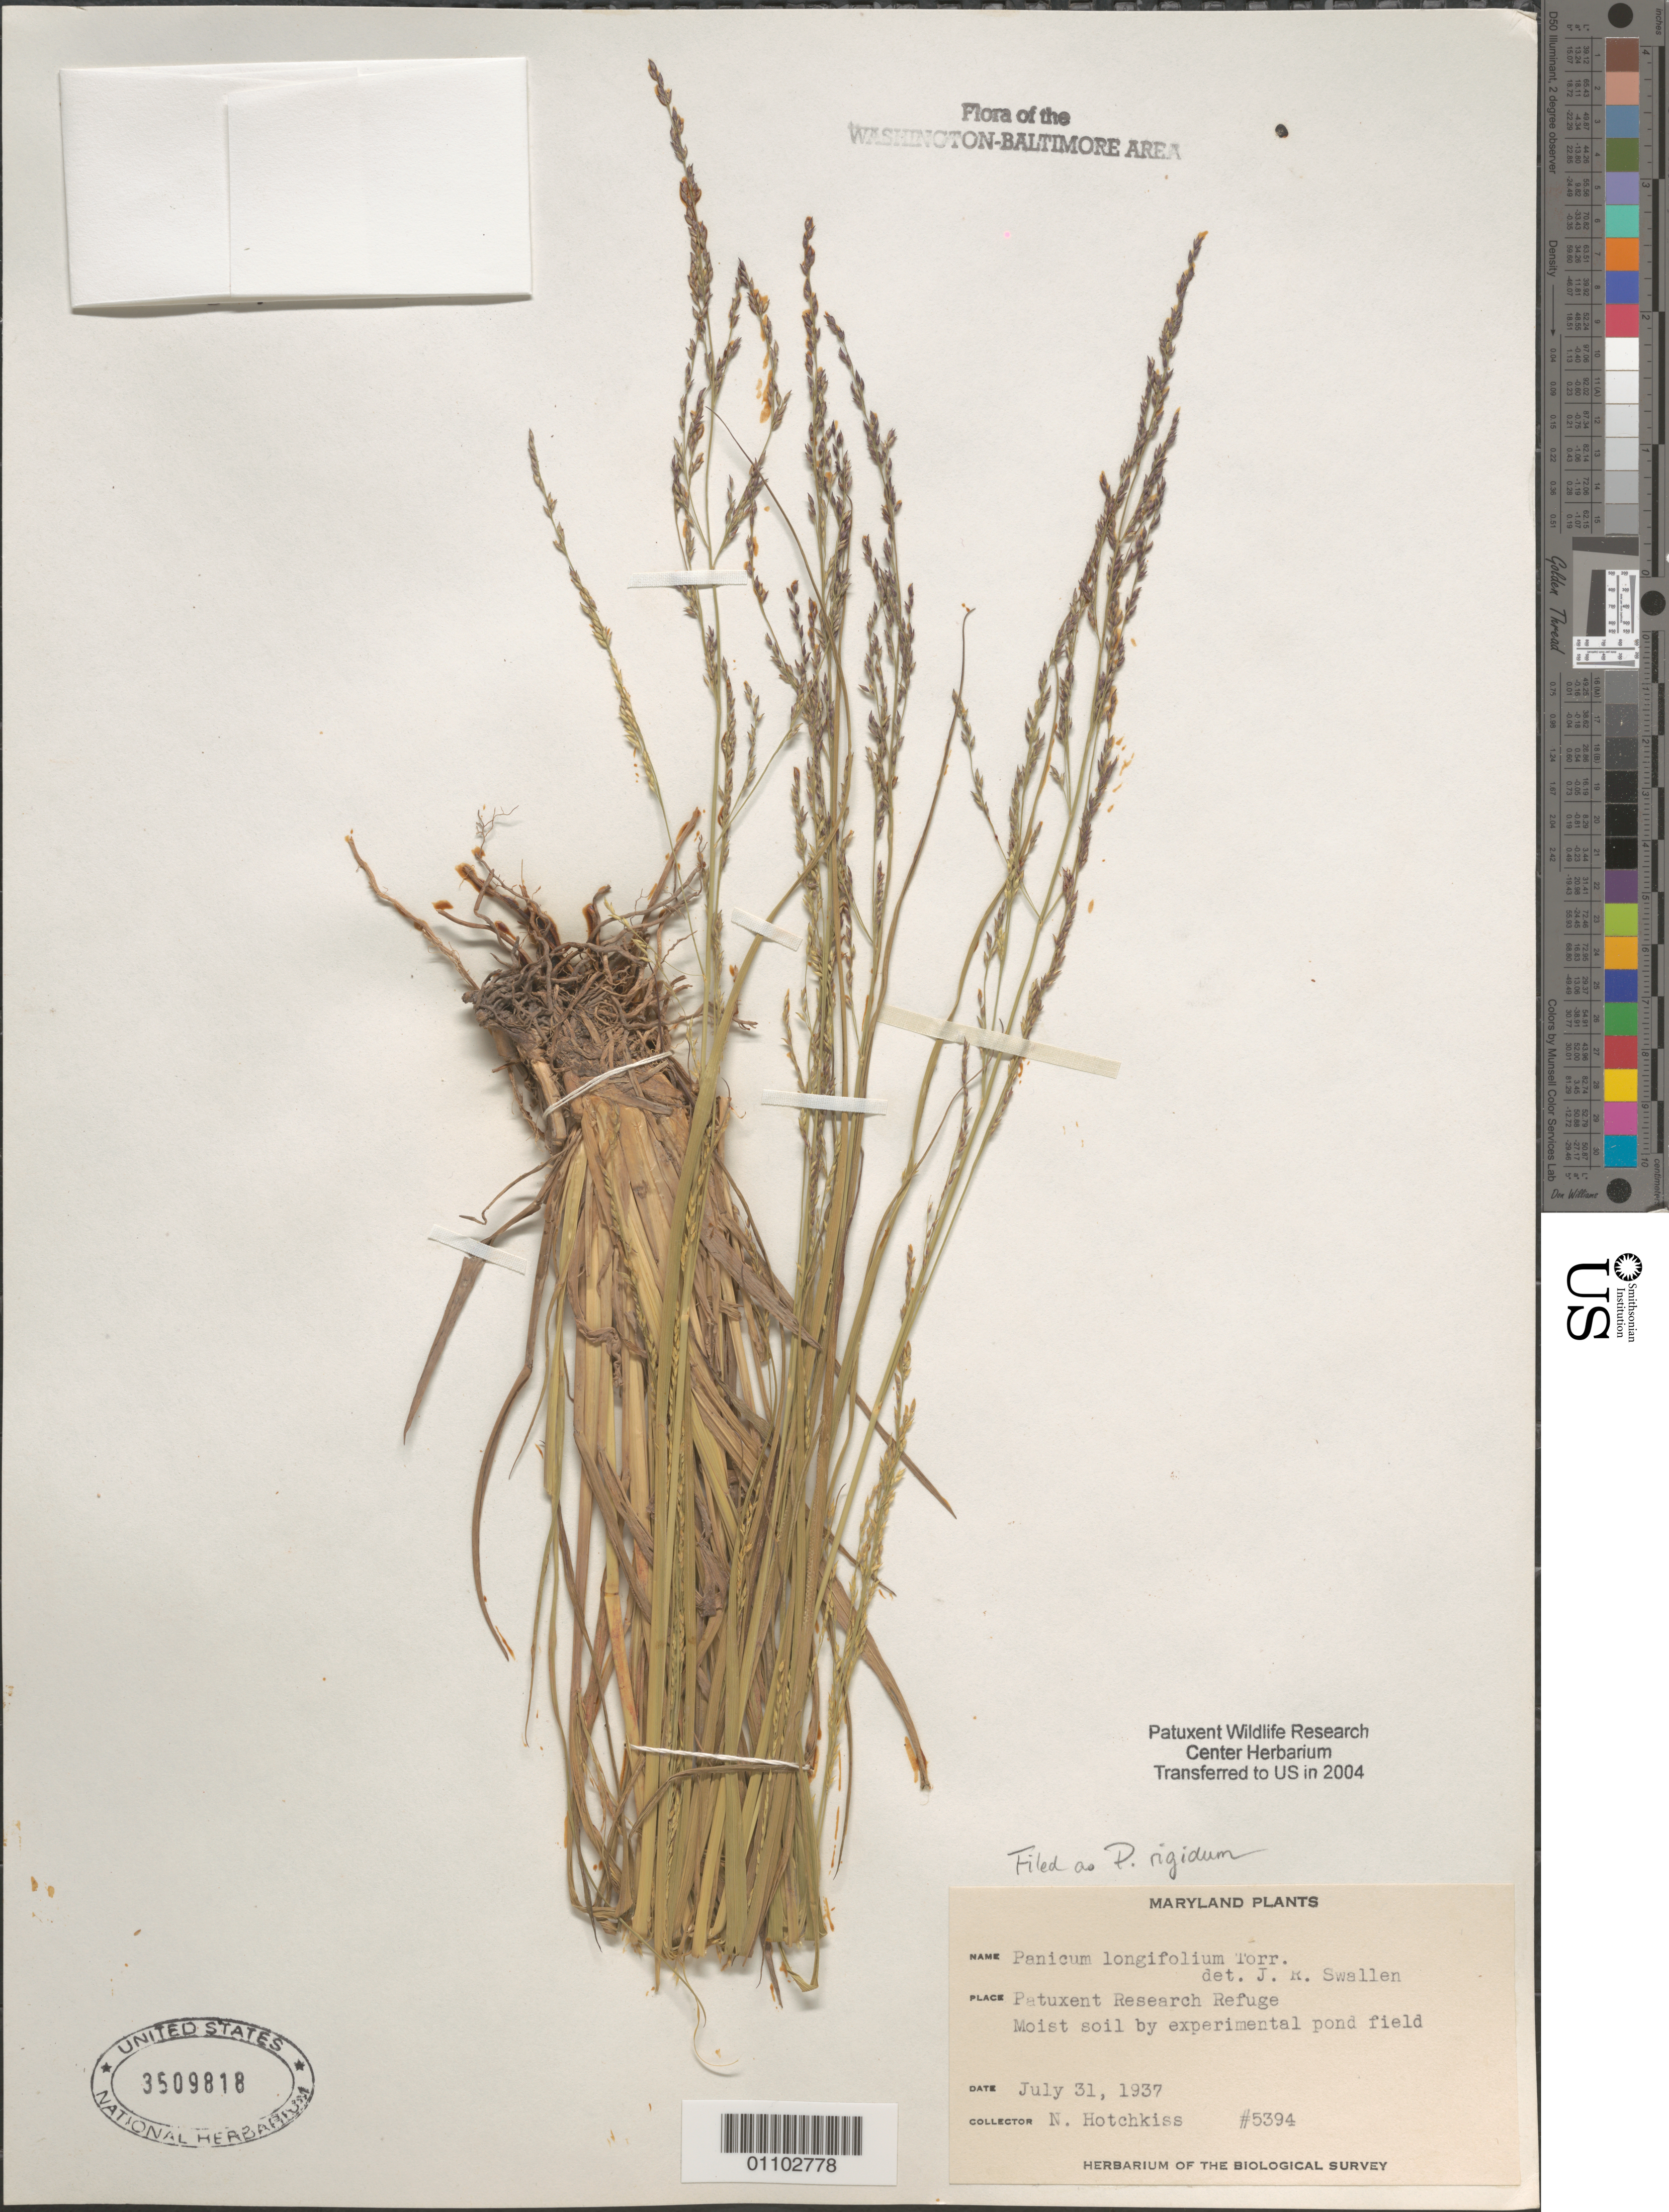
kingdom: Plantae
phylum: Tracheophyta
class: Liliopsida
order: Poales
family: Poaceae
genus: Coleataenia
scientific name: Coleataenia rigidula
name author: (Bosc ex Nees) LeBlond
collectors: N. Hotchkiss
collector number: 5394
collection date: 1937-07-31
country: United States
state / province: Maryland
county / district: Prince George's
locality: Patuxent Research Refuge, by experimental pond field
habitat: Moist soil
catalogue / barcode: US 3509818